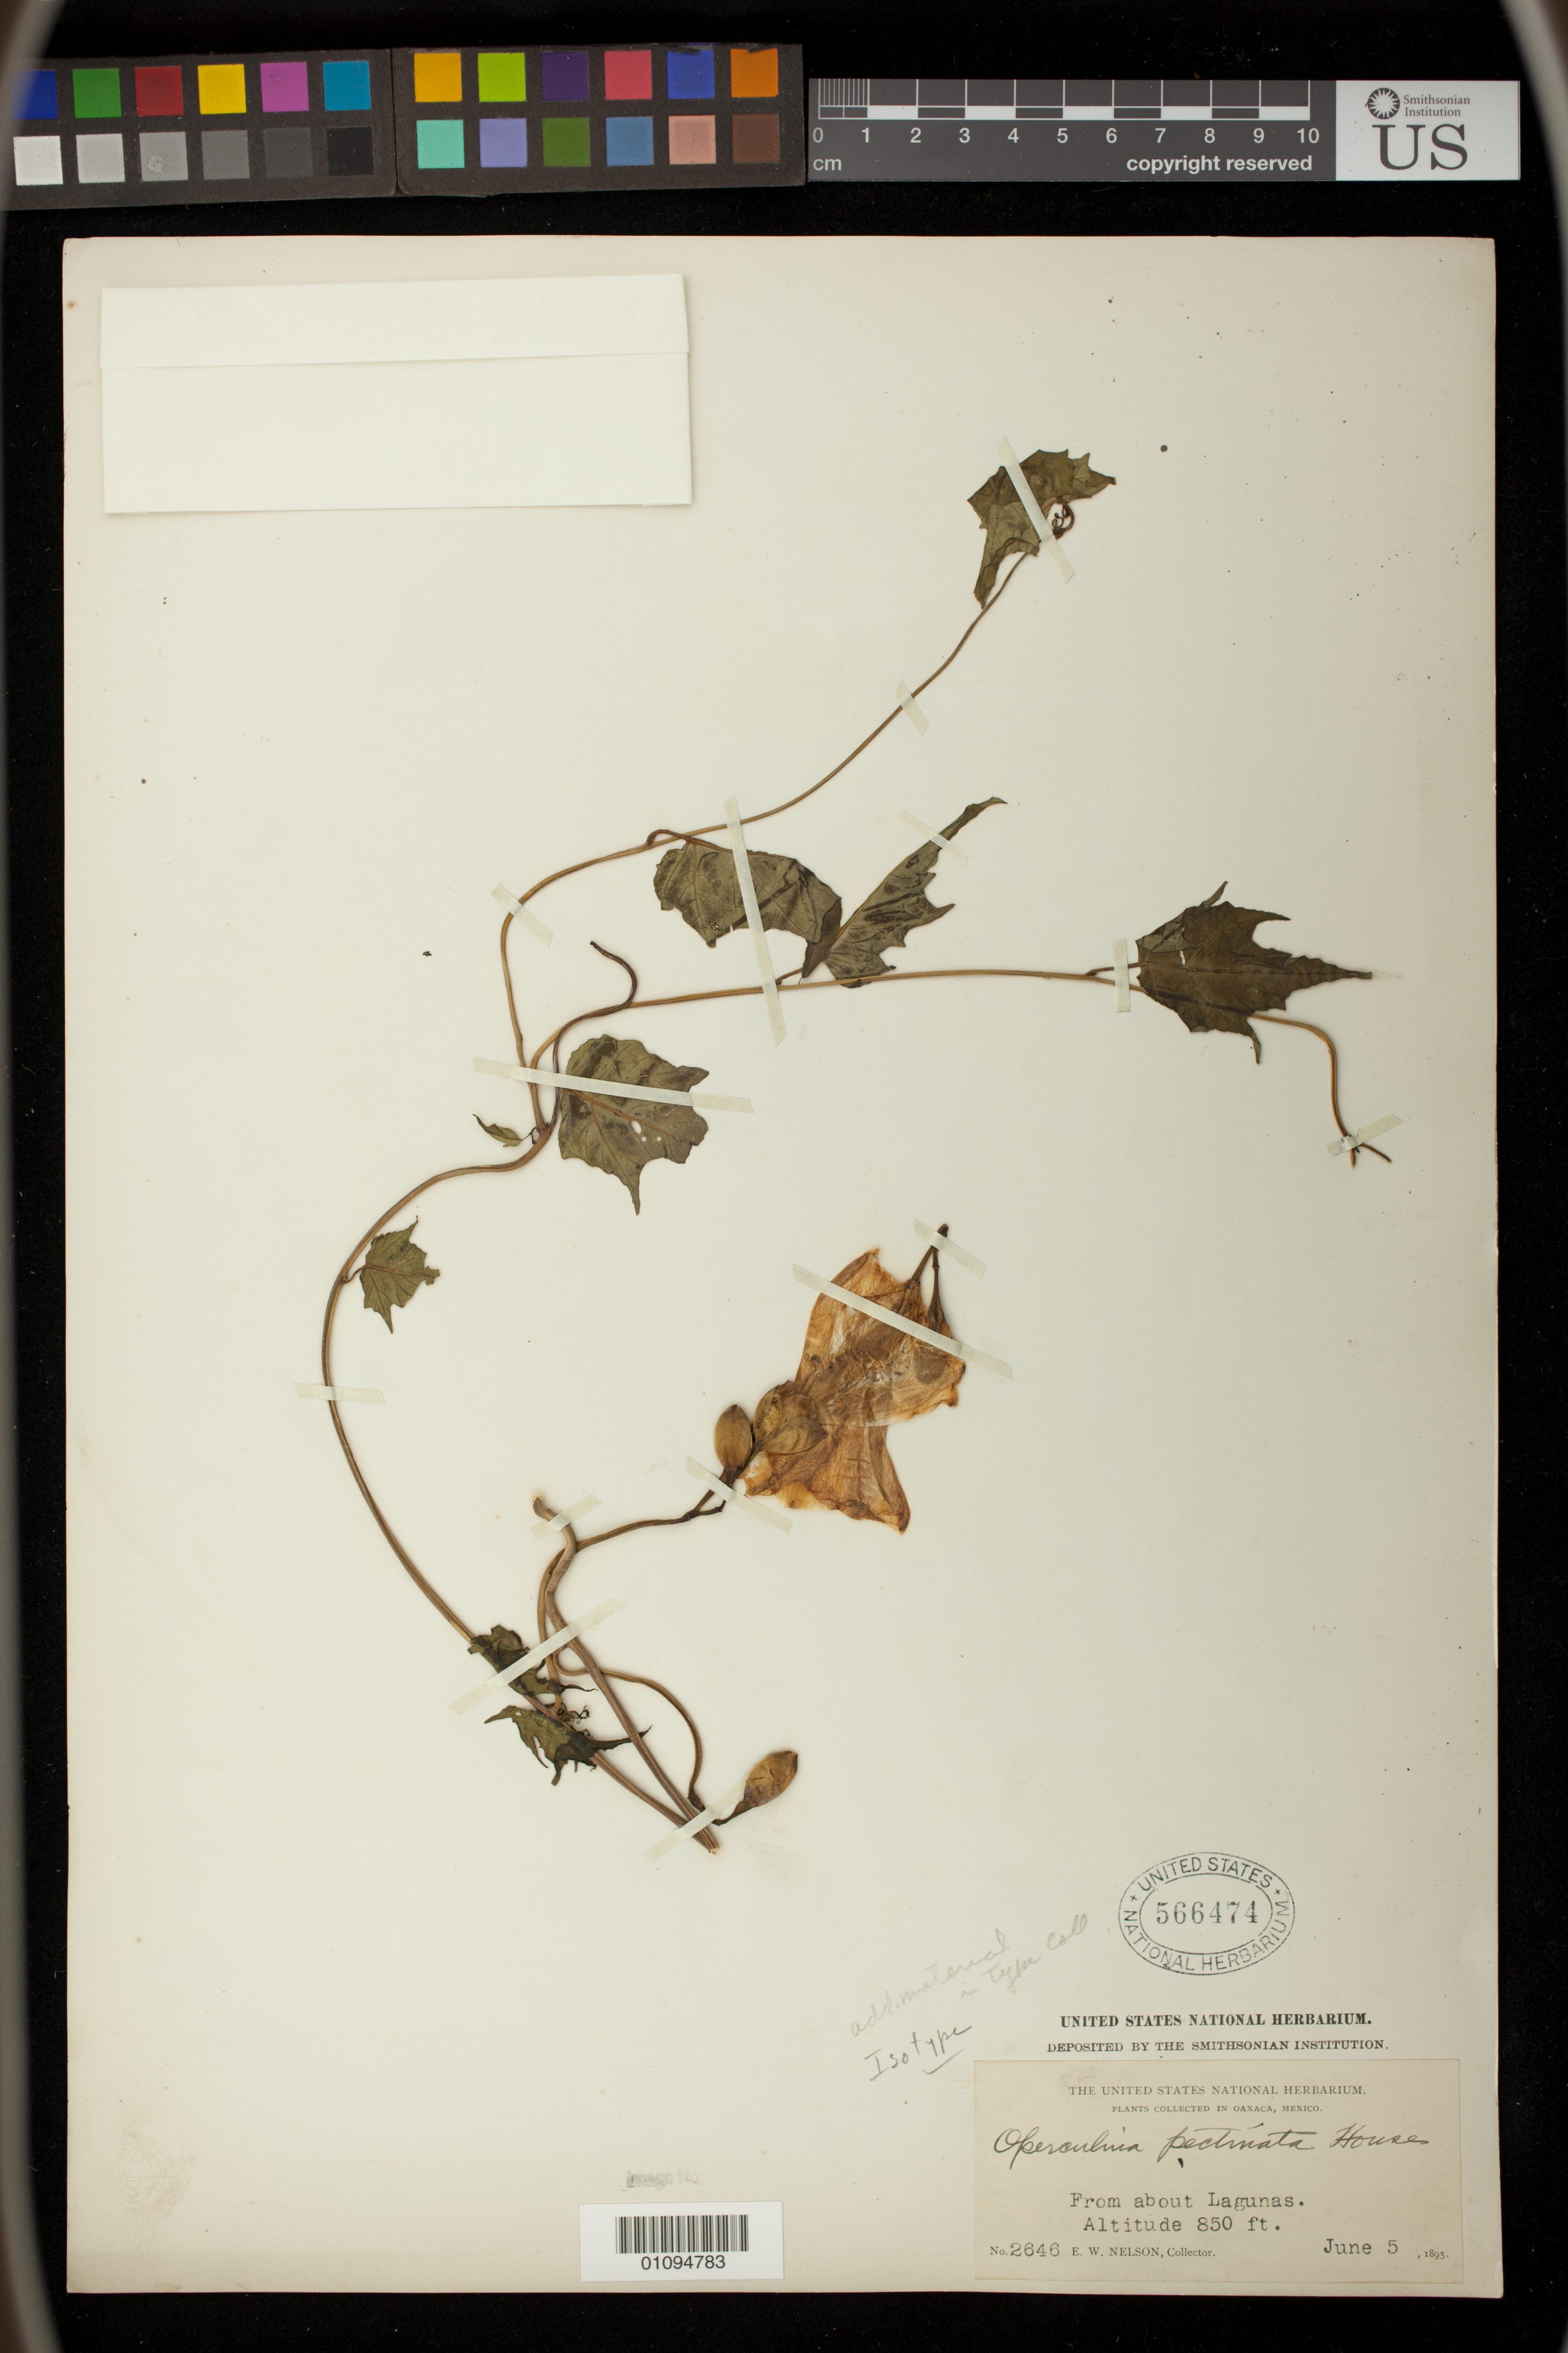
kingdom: Plantae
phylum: Tracheophyta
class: Magnoliopsida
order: Solanales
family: Convolvulaceae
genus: Operculina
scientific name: Operculina pectinata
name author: House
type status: Isotype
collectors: E. W. Nelson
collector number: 2646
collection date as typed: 05 Jun 1895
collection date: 1895-06-05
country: Mexico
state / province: Oaxaca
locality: Lagunas.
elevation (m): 259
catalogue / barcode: US 566474